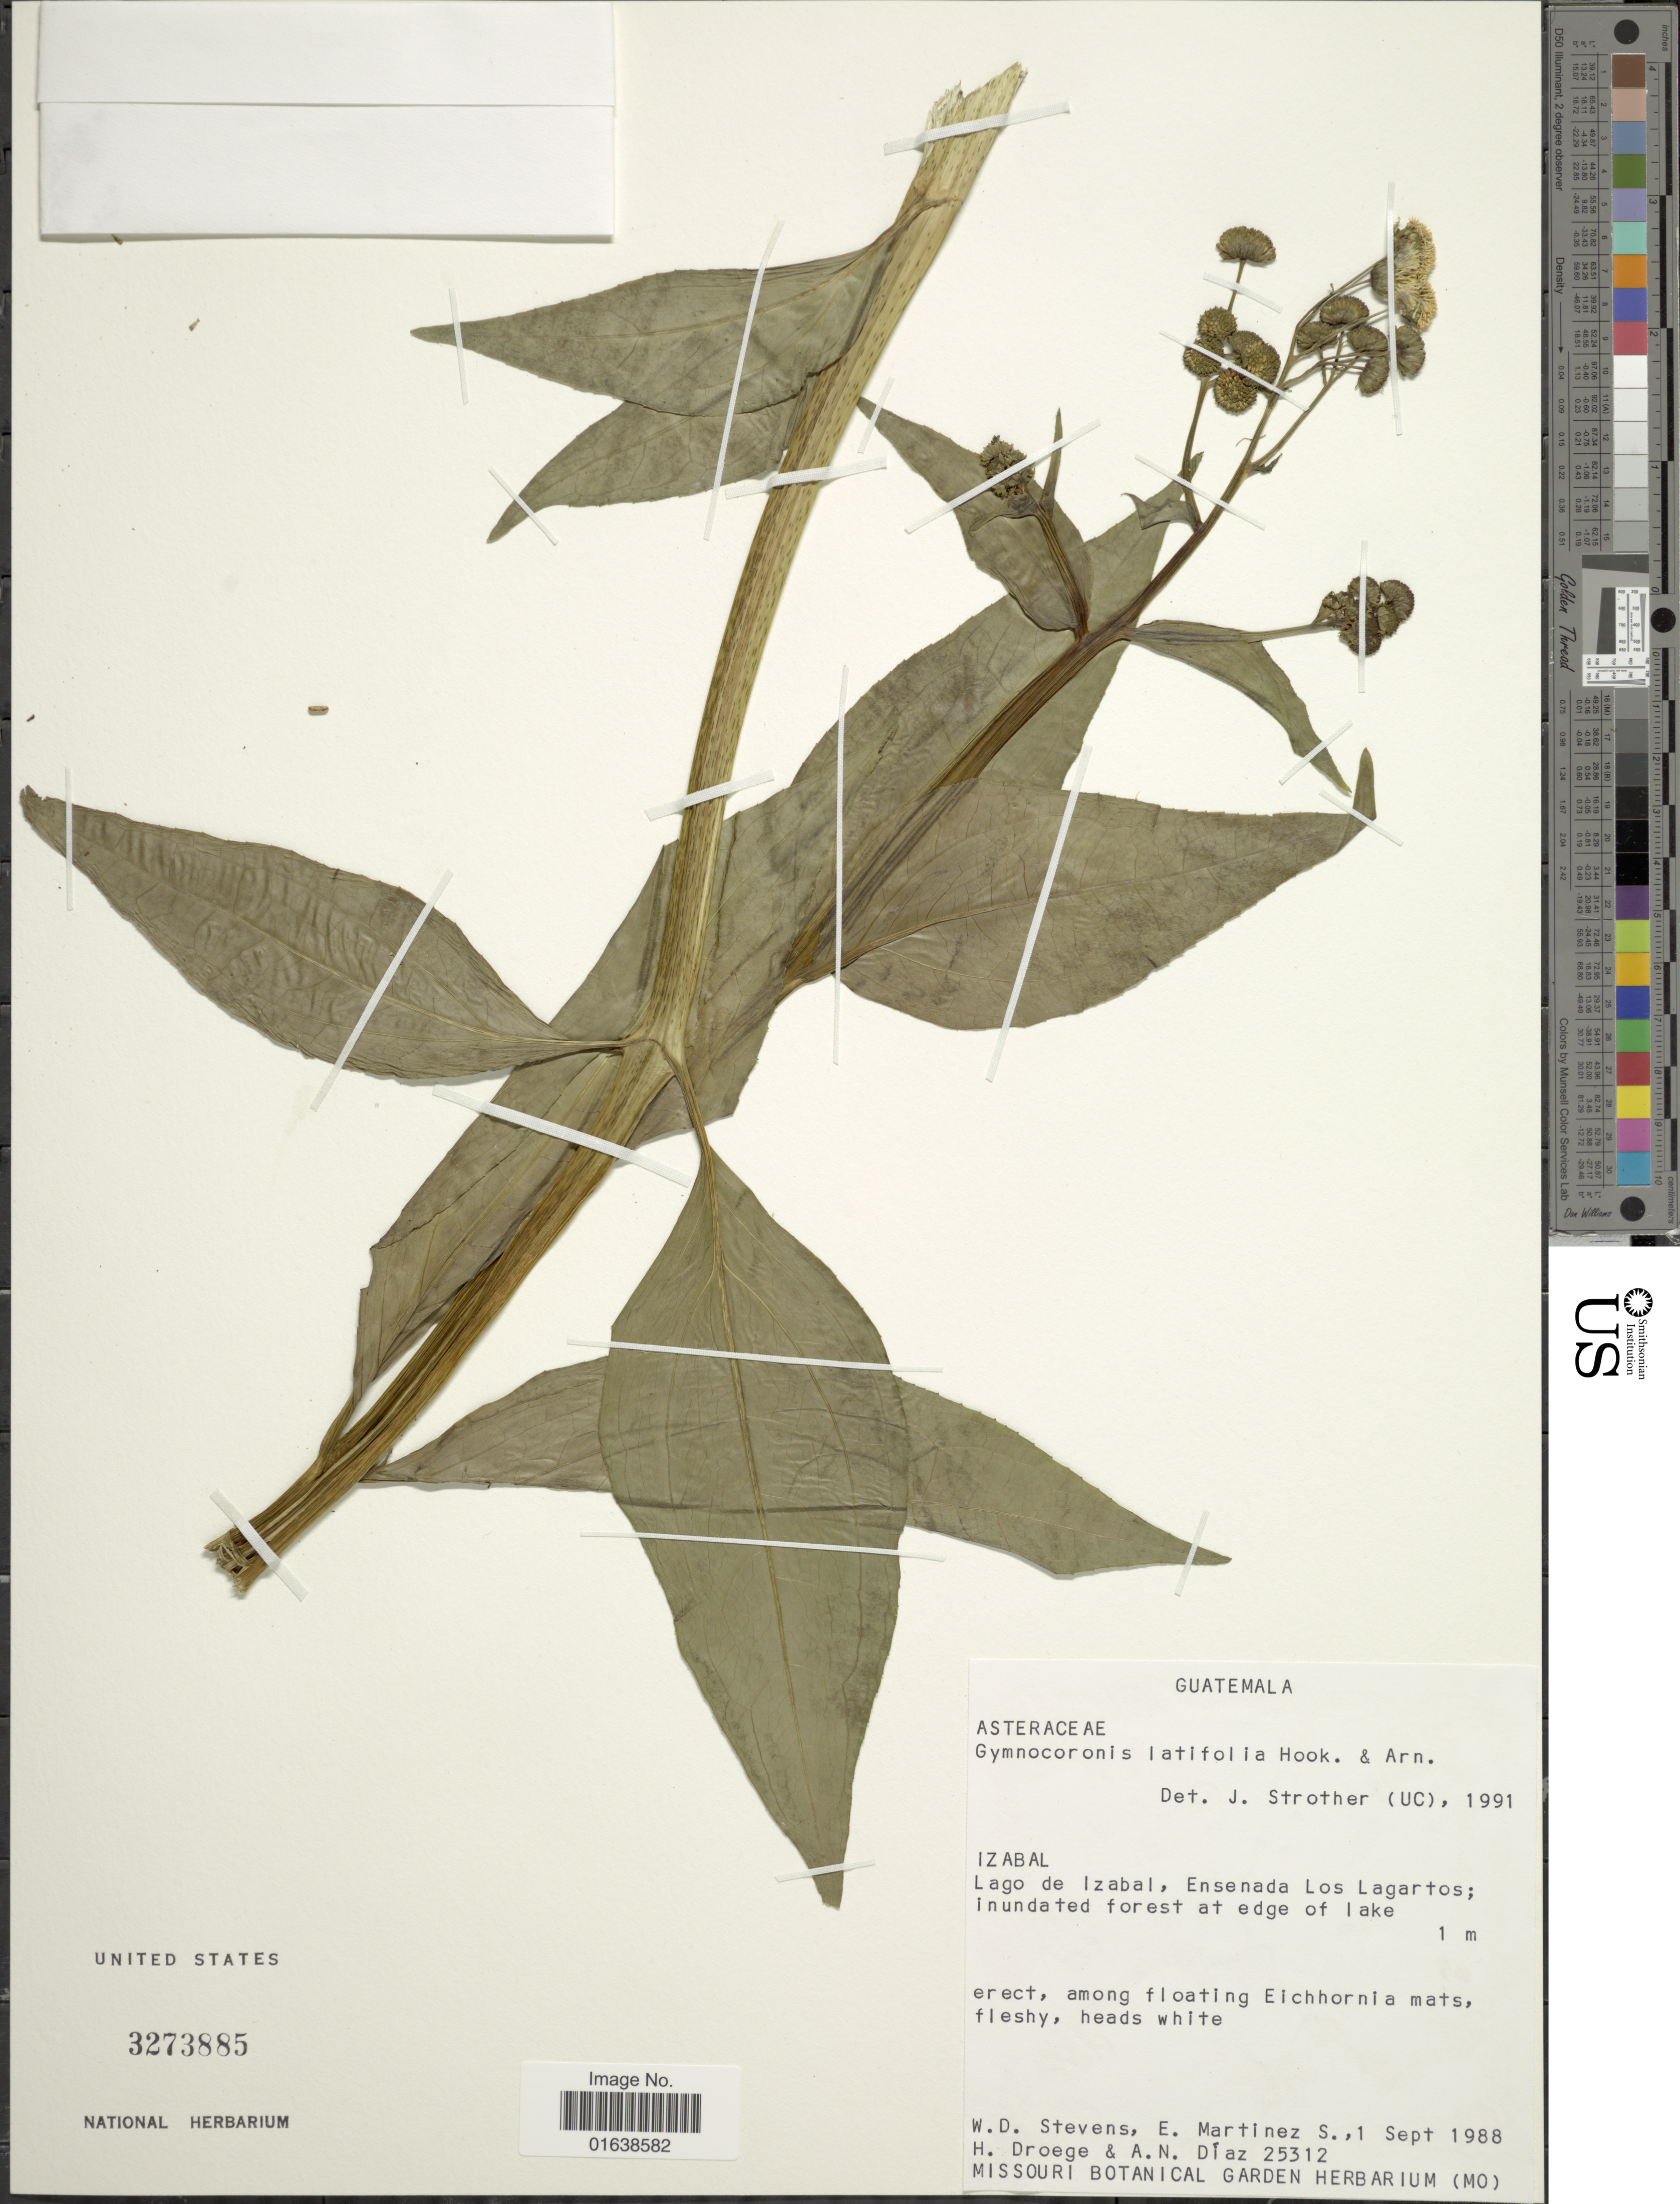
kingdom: Plantae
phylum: Tracheophyta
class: Magnoliopsida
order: Asterales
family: Asteraceae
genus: Gymnocoronis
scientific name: Gymnocoronis latifolia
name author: Hook. & Arn.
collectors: W. D. Stevens, E. M. Martínez S., H. Droege & A. Diaz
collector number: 25312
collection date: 1988-09-01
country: Guatemala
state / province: Izabal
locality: Guatemala. Izabal. lago de Izabal, Ensenada Los Lagartos inundated forest at edge of lake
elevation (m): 1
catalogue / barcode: US 3273885